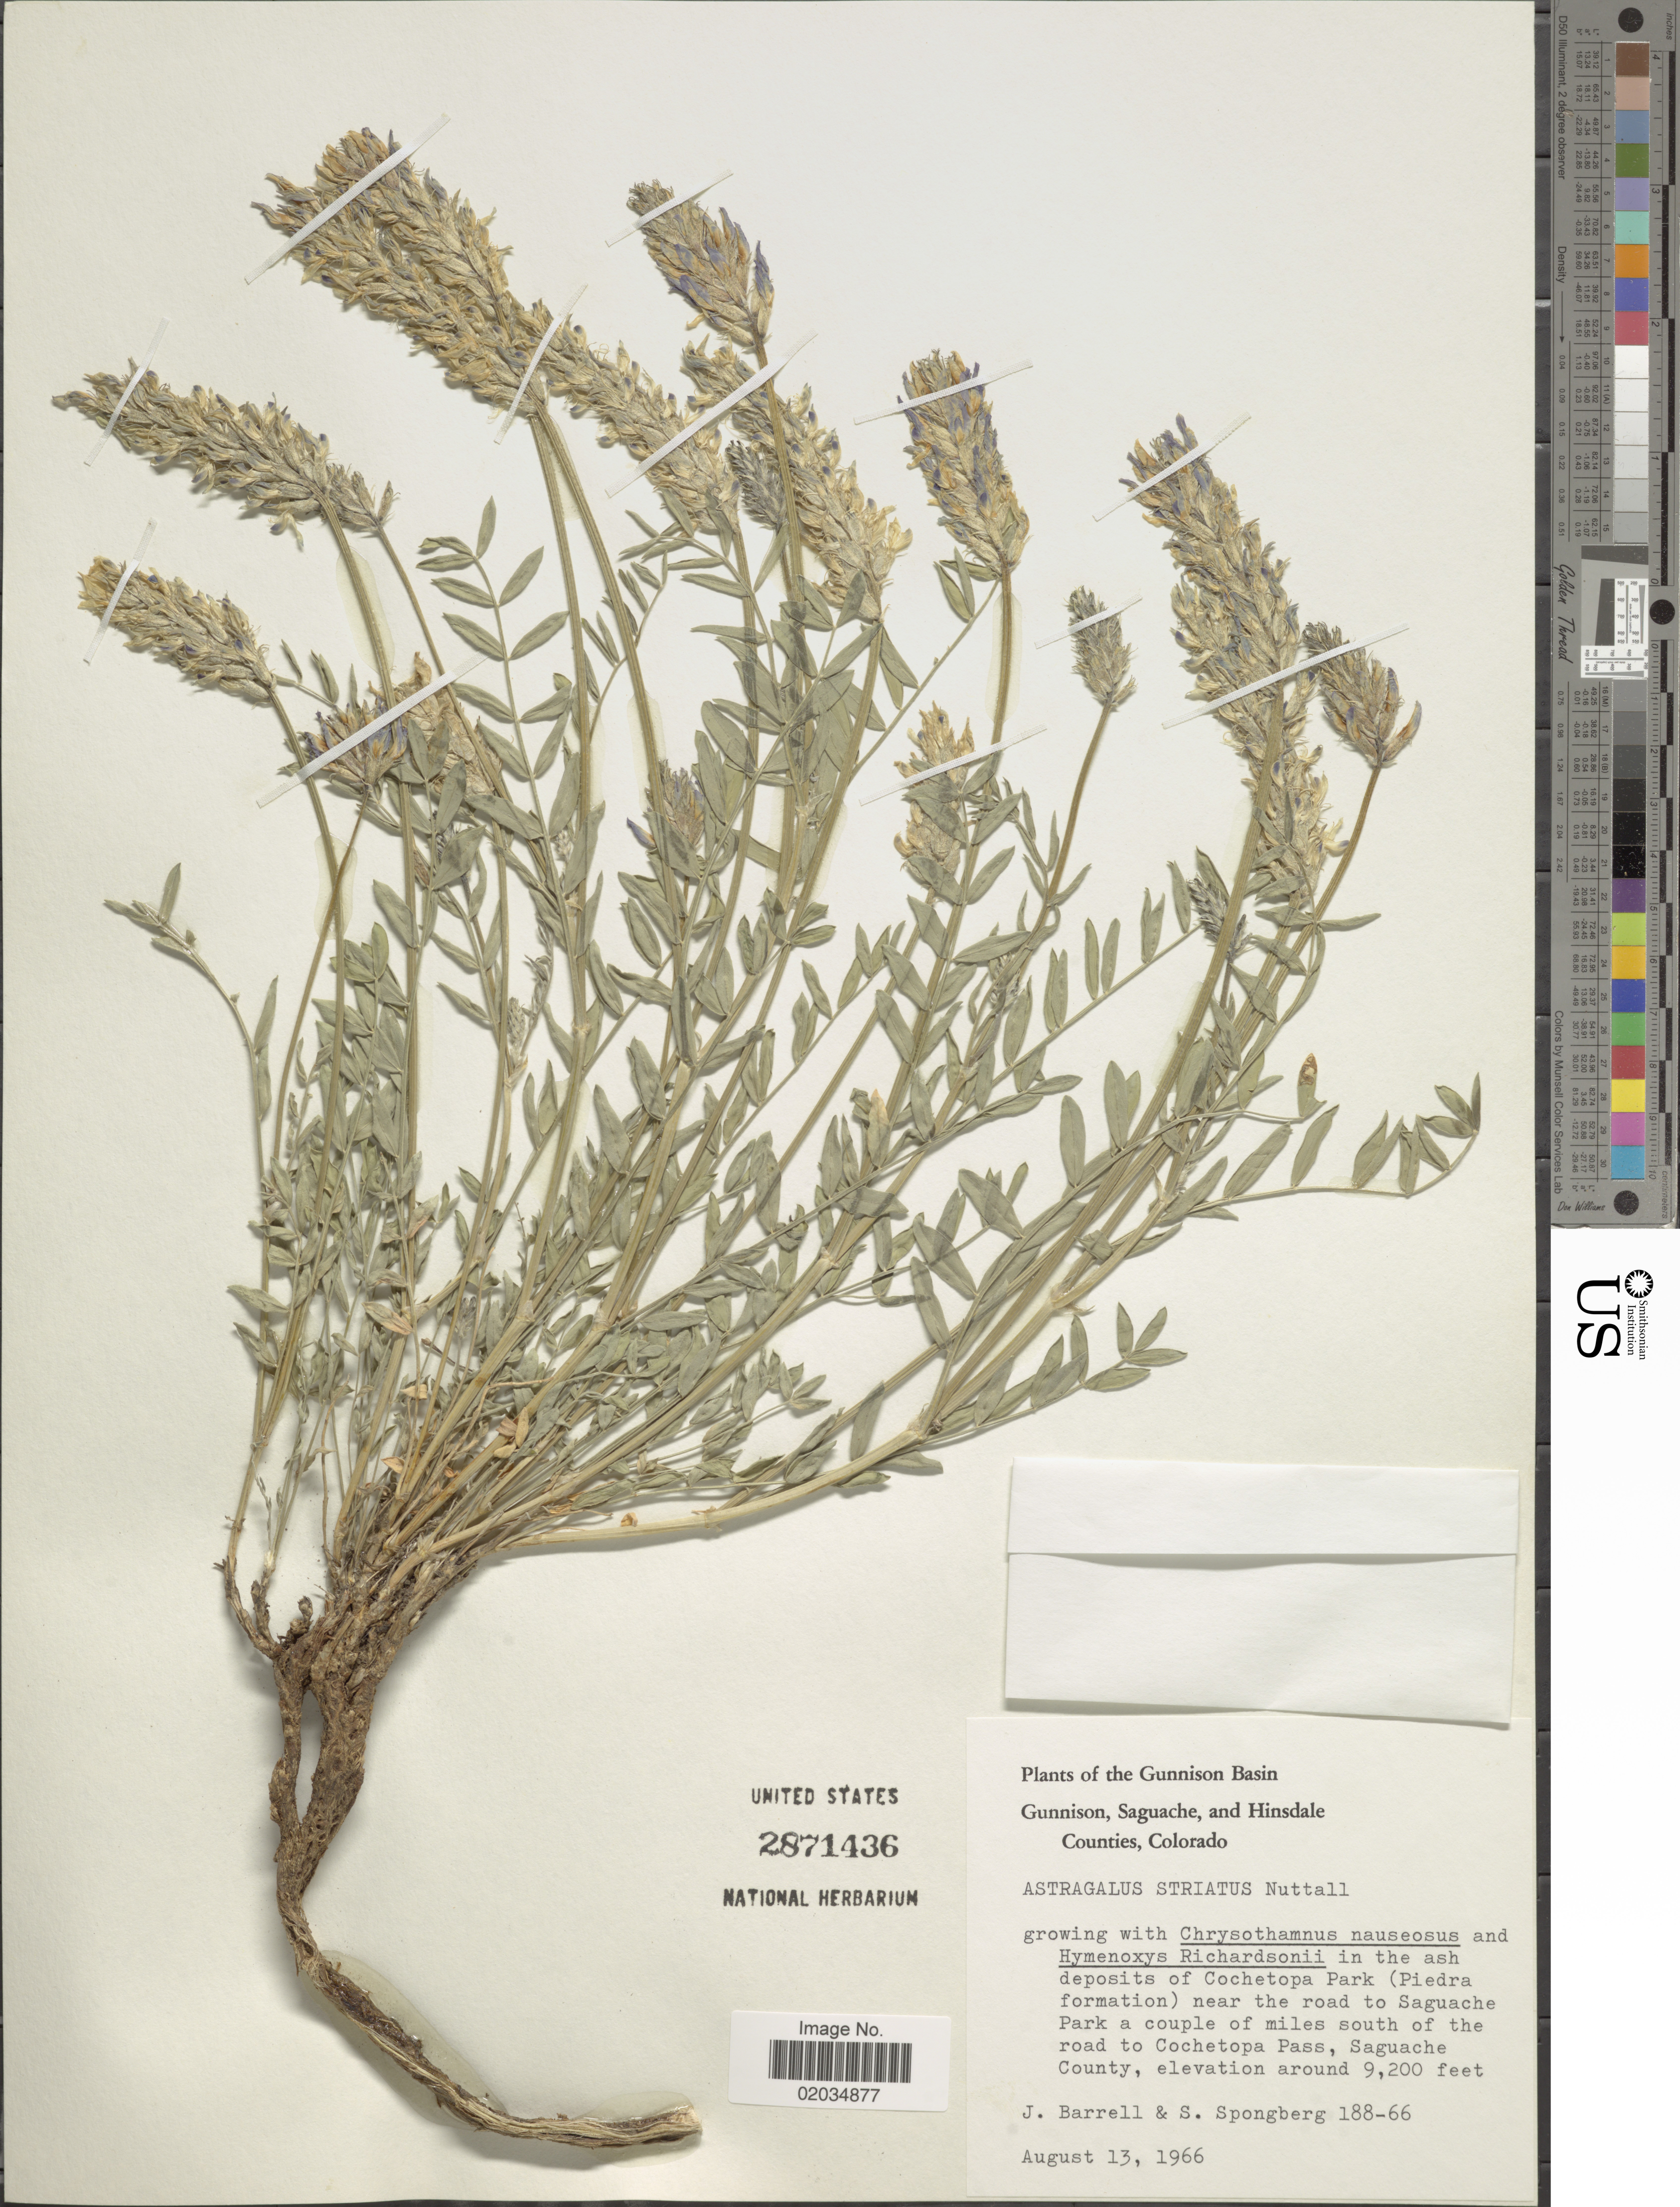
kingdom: Plantae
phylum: Tracheophyta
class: Magnoliopsida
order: Fabales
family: Fabaceae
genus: Astragalus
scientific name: Astragalus adsurgens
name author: Pall.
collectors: J. Barrell & S. A.Spongberg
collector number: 188-66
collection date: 1966-08-13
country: United States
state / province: Colorado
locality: Gunnison Basin, Gunnison, Saguache, and Hinsdale Counties, in the ash deposits of Cochetopa Park (Piedra formation) near the road to Saguache Park a couple of miles south of the road to Cochetopa Pass, Saguache County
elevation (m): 2804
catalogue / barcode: US 2871436